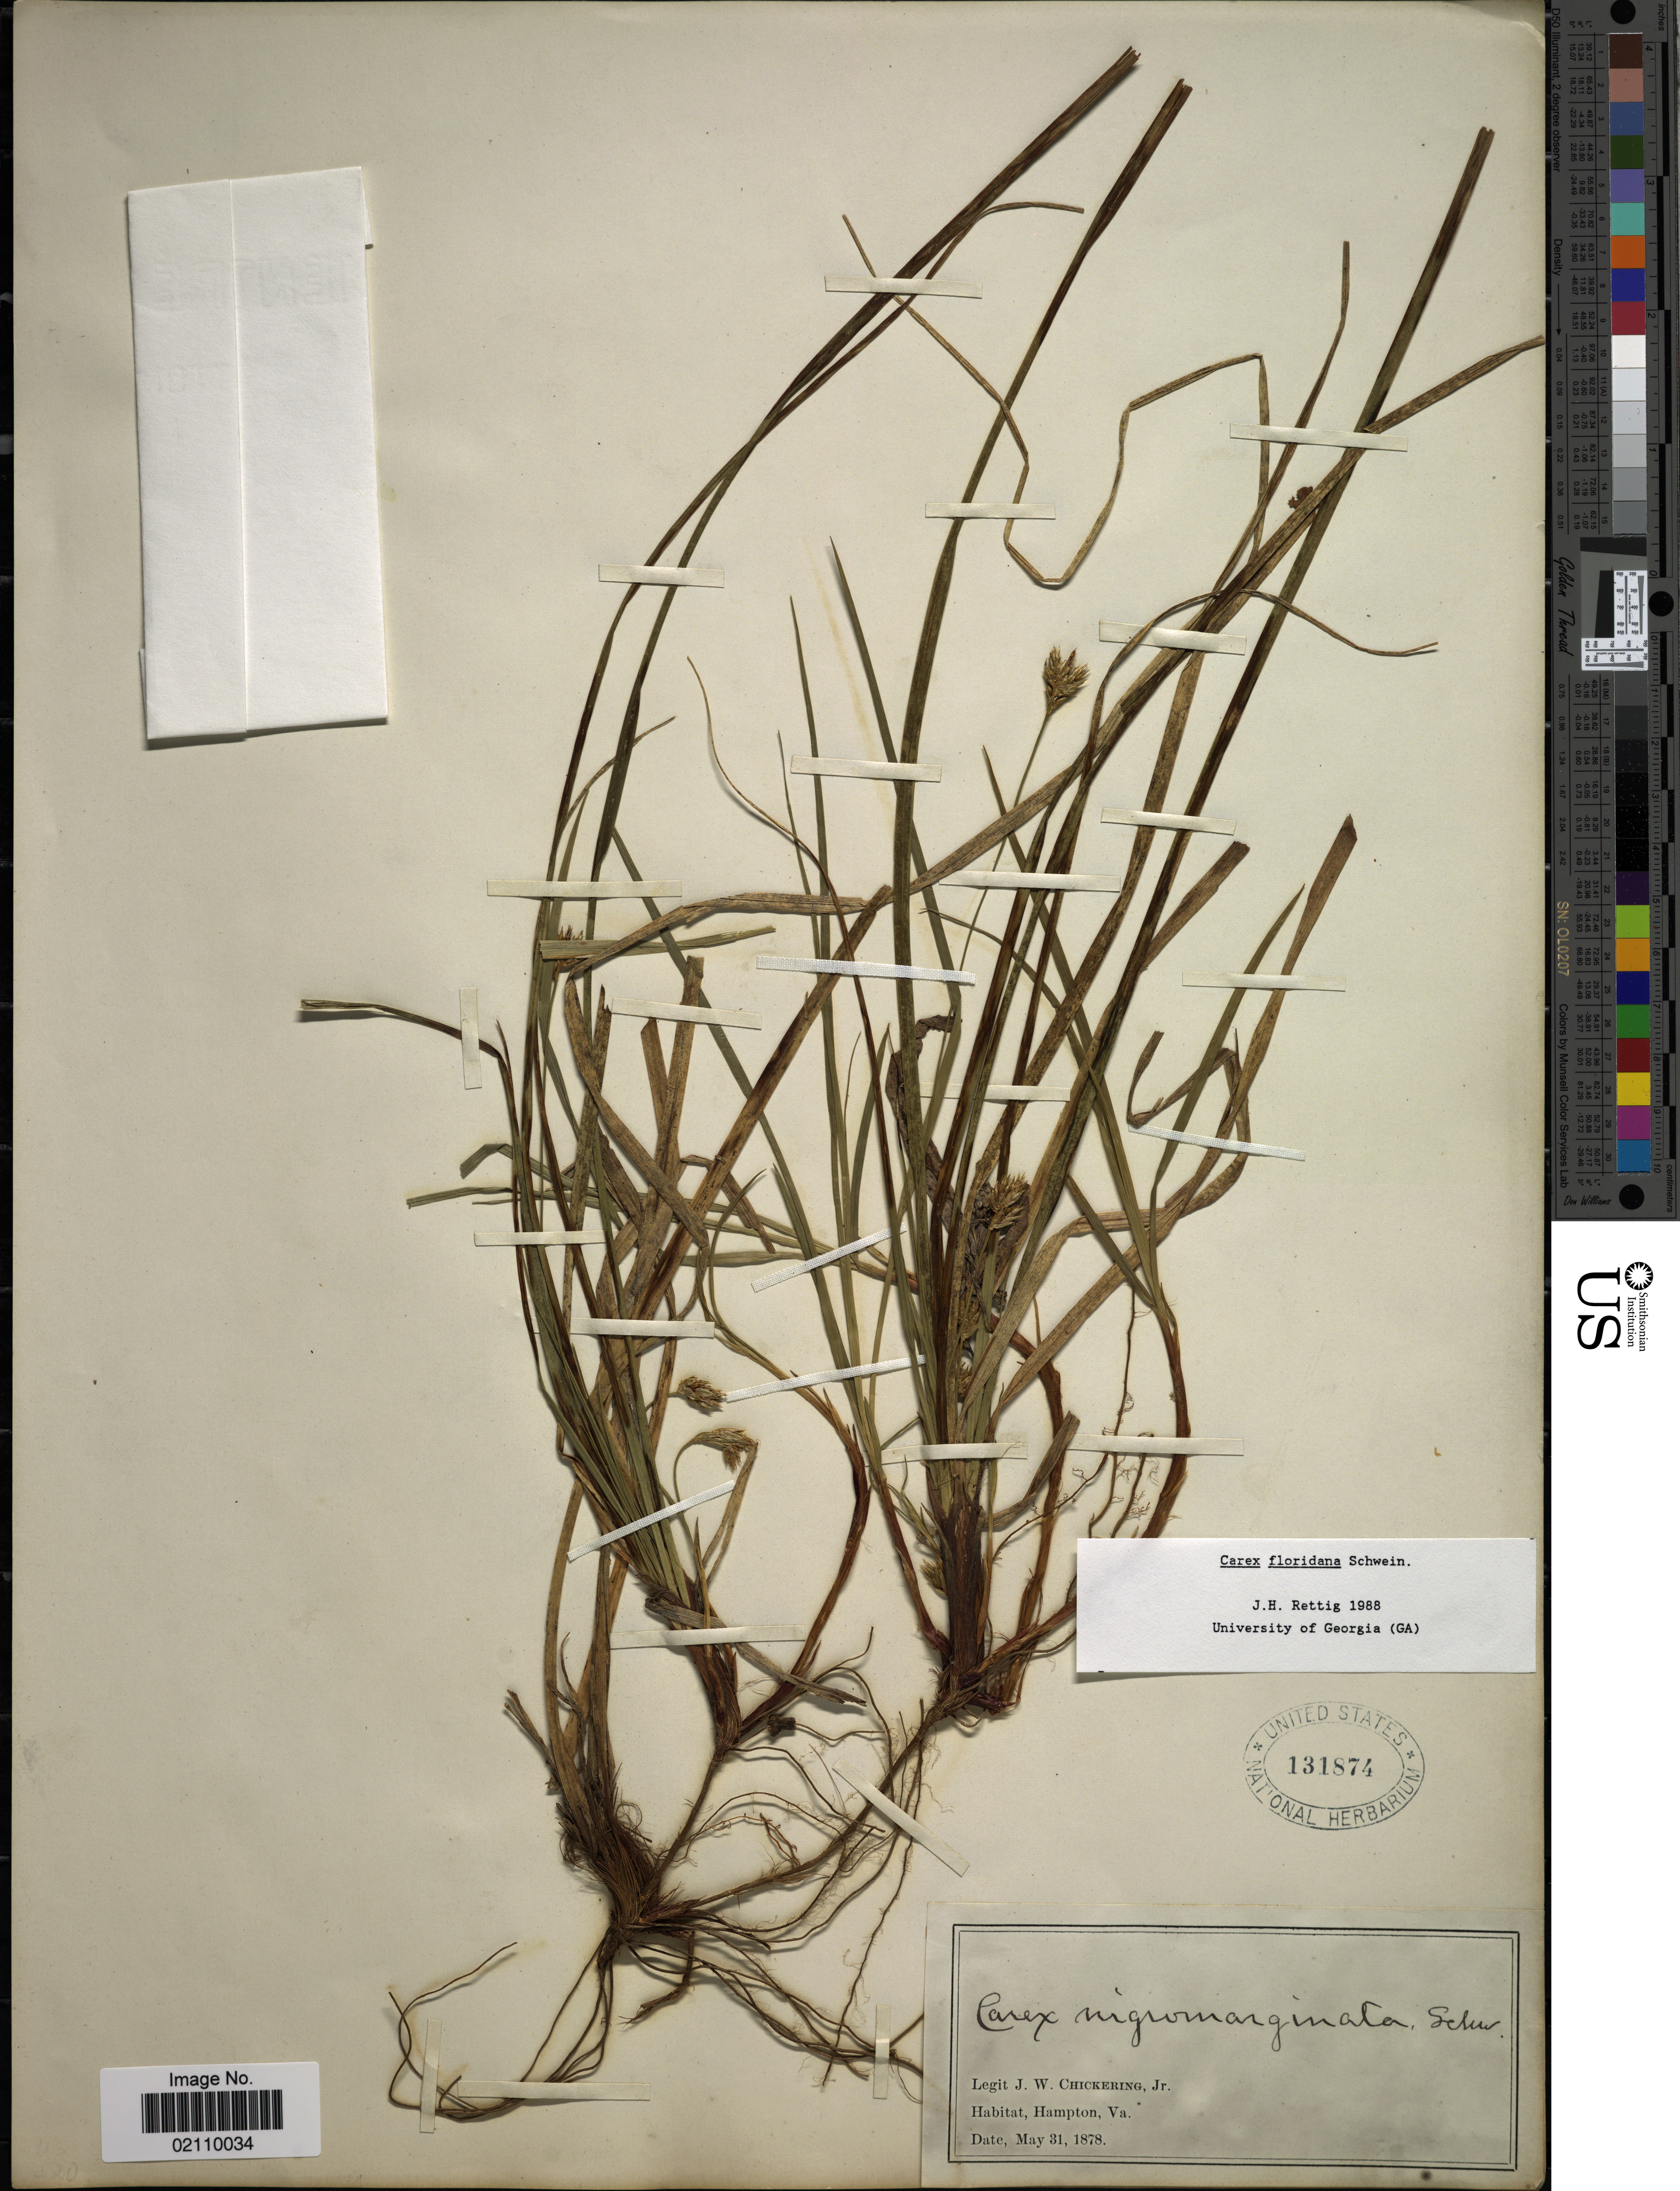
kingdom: Plantae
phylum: Tracheophyta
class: Liliopsida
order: Poales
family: Cyperaceae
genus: Carex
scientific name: Carex floridana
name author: Schwein.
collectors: J. W. Chickering Jr.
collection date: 1878-05-31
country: United States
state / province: Virginia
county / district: City of Hampton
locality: Hampton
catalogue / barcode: US 131874